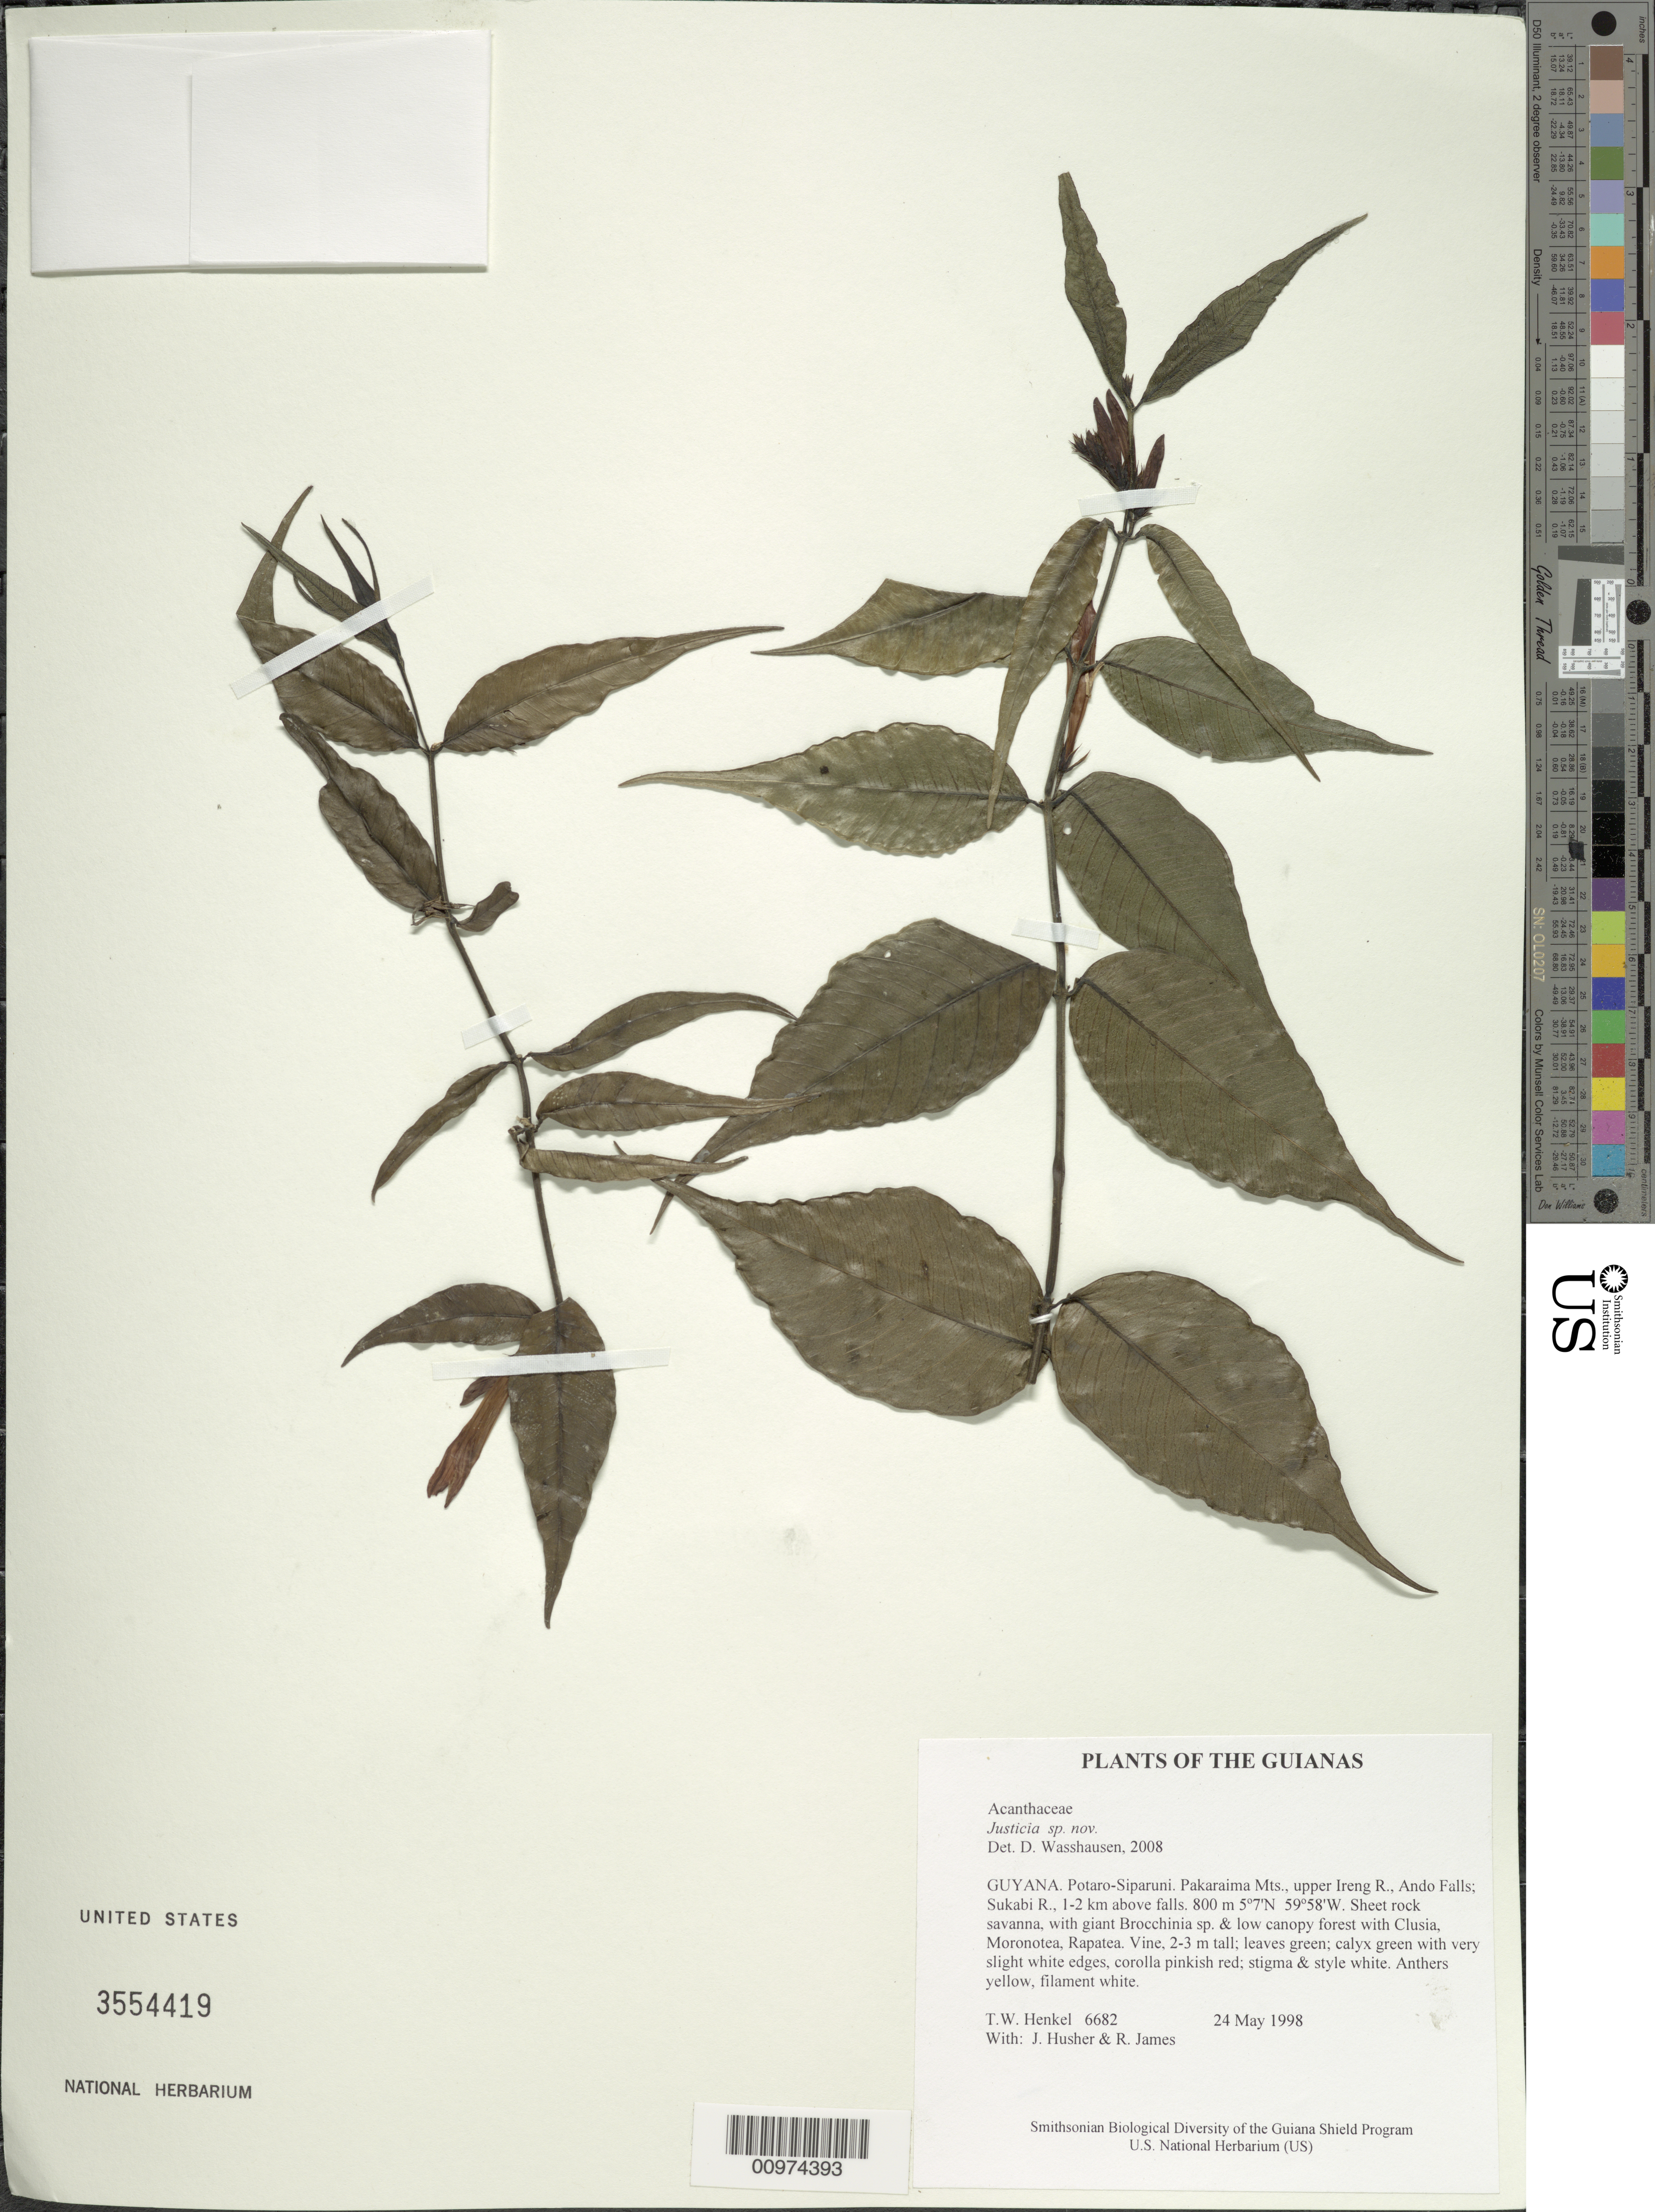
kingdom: Plantae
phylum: Tracheophyta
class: Magnoliopsida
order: Lamiales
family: Acanthaceae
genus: Justicia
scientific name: Justicia sp. nov.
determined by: Wasshausen, Dieter C., (BOT), Smithsonian Institution - National Museum of Natural History (UNITED STATES)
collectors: T. Henkel, J. Husher & R. James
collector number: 6682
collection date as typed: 24 May 1998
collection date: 1998-05-24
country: Guyana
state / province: Potaro-Siparuni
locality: Pakaraima Mts., upper Ireng R., Ando Falls; Sukabi R., 1-2 km above falls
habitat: Sheet rock savanna, with giant Brocchinia sp. & low canopy forest with Clusia, Moronotea, Rapatea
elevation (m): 800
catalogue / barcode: US 3554419